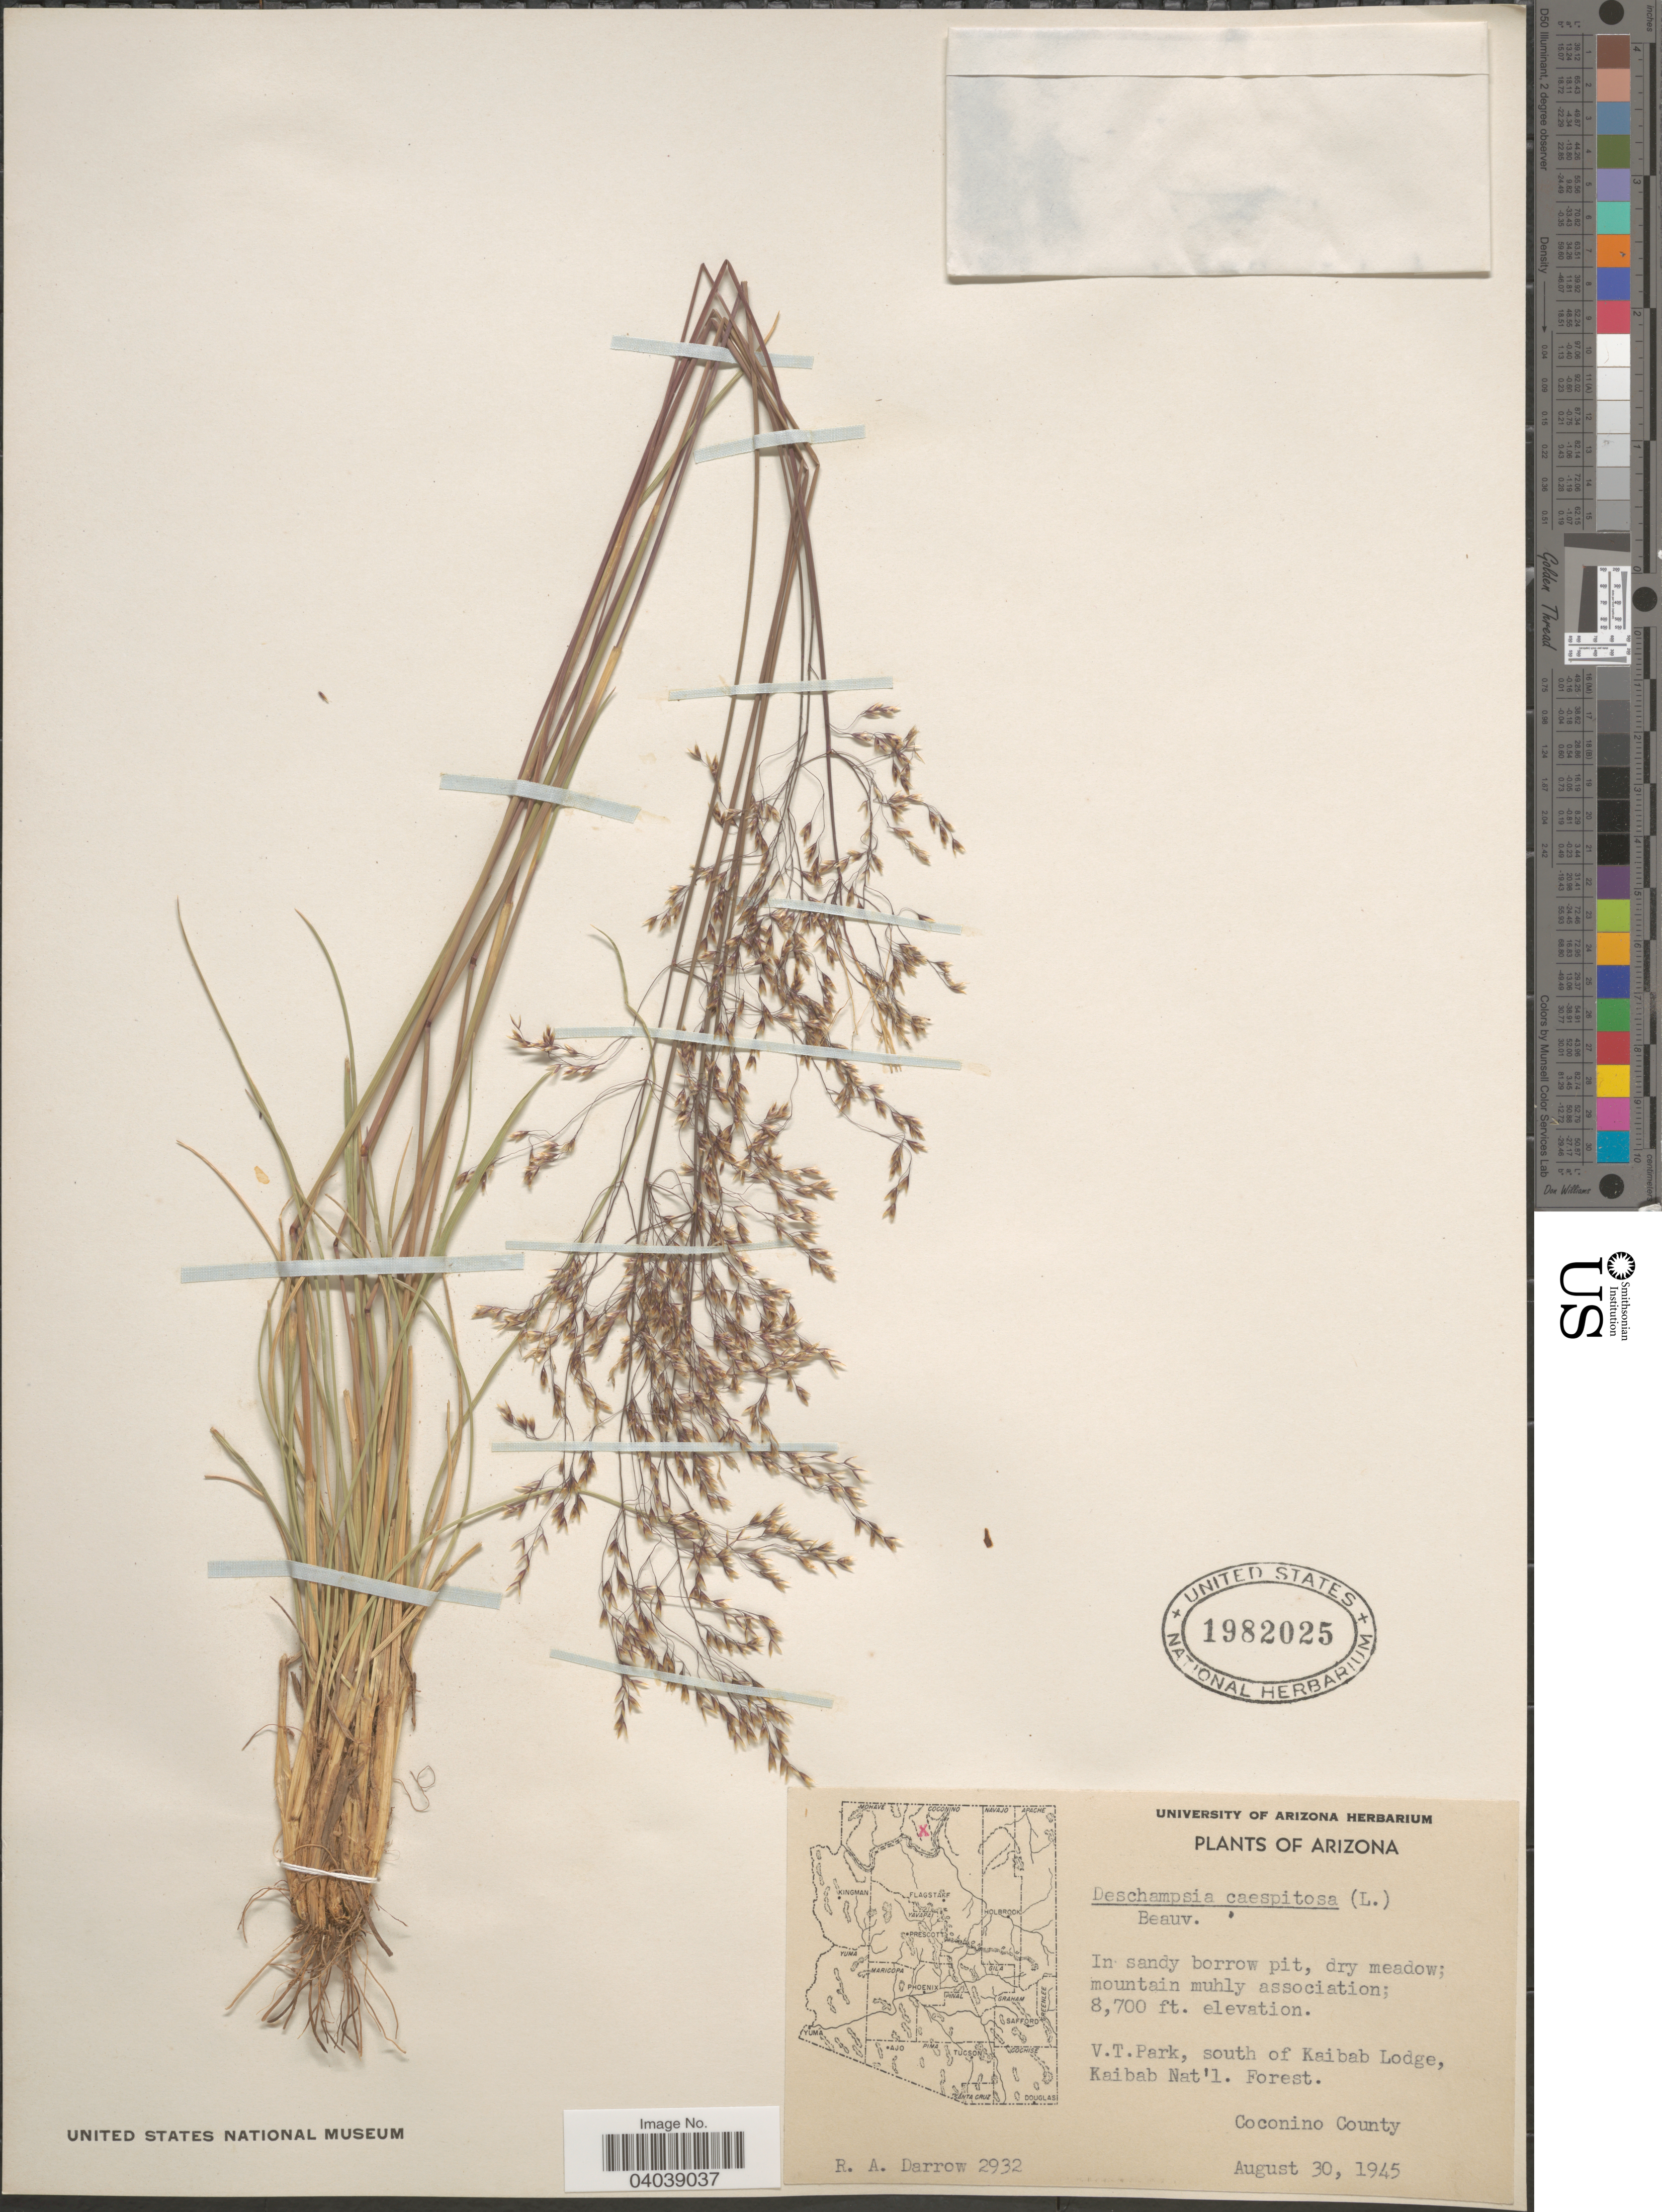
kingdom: Plantae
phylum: Tracheophyta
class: Liliopsida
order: Poales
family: Poaceae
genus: Deschampsia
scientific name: Deschampsia cespitosa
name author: (L.) P. Beauv.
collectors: R. A. Darrow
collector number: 2932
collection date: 1945-08-30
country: United States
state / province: Arizona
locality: In sandy borrow pit, dry meadow; mountain muhly association. V.T.Park, south of Kaibab Lodge, Kaibab Nat'l. Forest. Coconino County.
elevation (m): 2652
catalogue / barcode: US 1982025